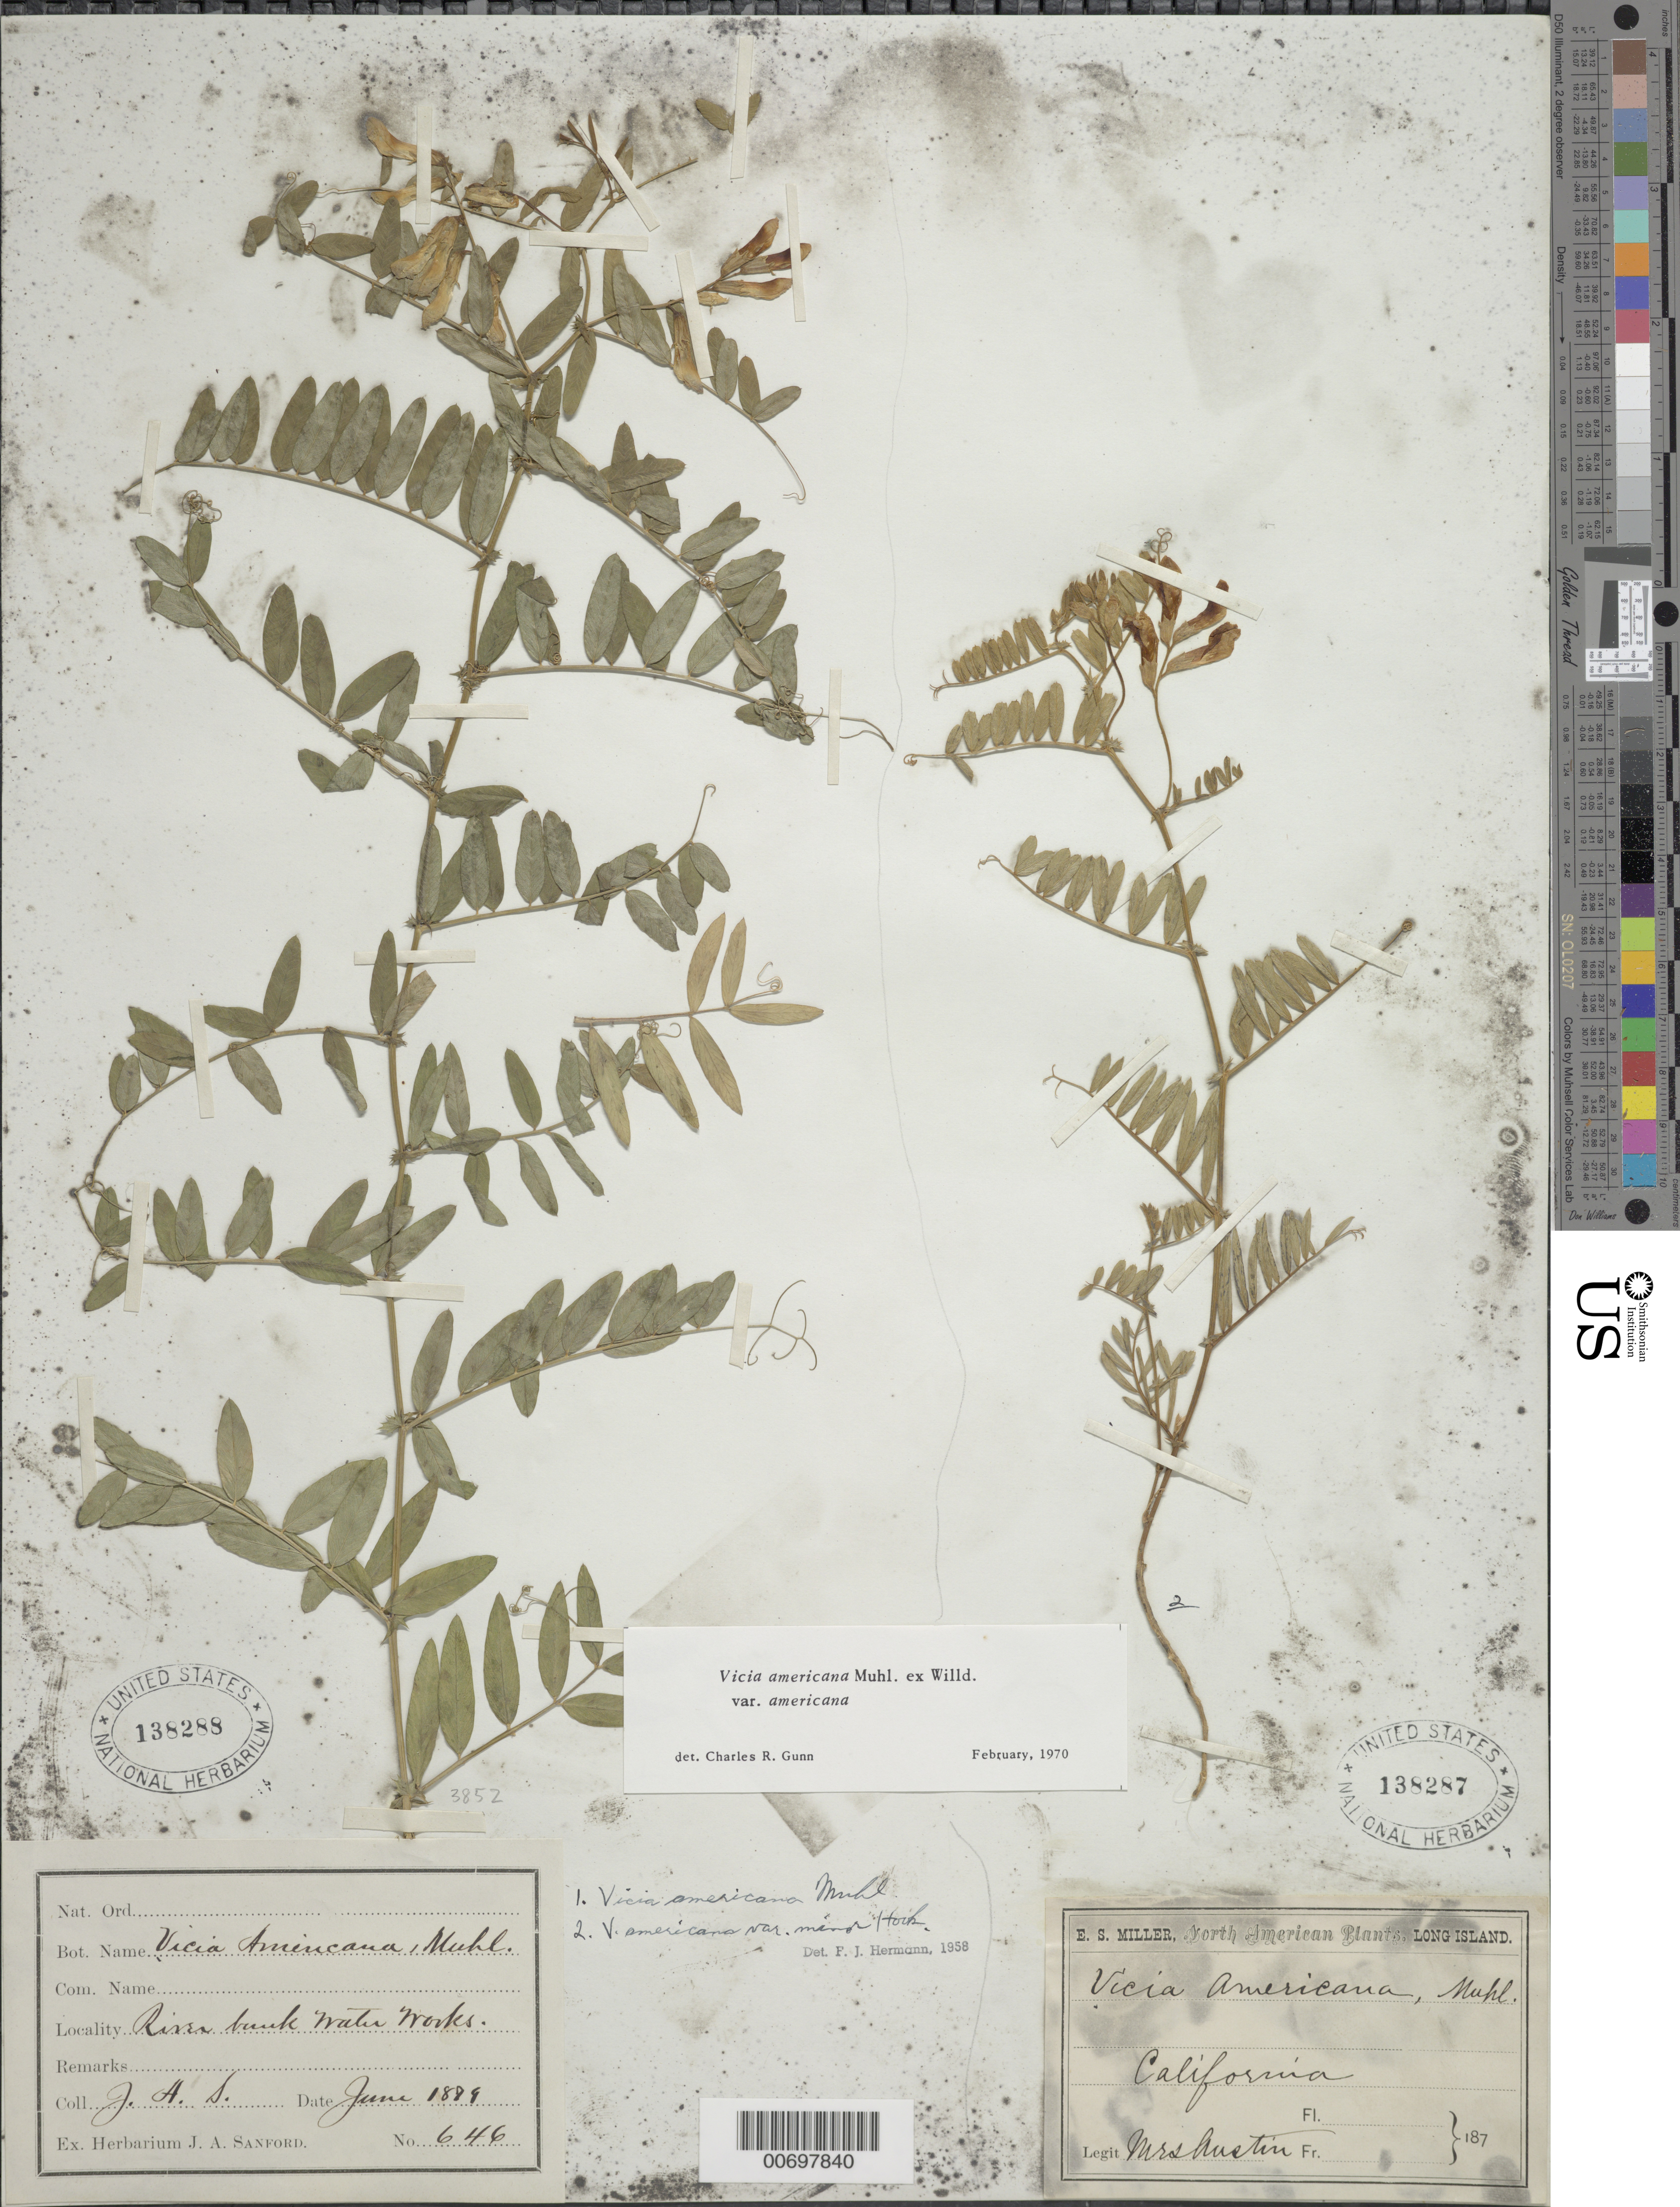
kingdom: Plantae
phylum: Tracheophyta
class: Magnoliopsida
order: Fabales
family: Fabaceae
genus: Vicia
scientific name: Vicia americana var. americana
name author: Muhl. ex Willd.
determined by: Gunn, C. R.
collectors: J. Sanford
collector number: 646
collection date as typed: Jun 1879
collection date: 1879-06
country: United States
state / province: California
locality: River bank Water Works.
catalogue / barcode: US 138288